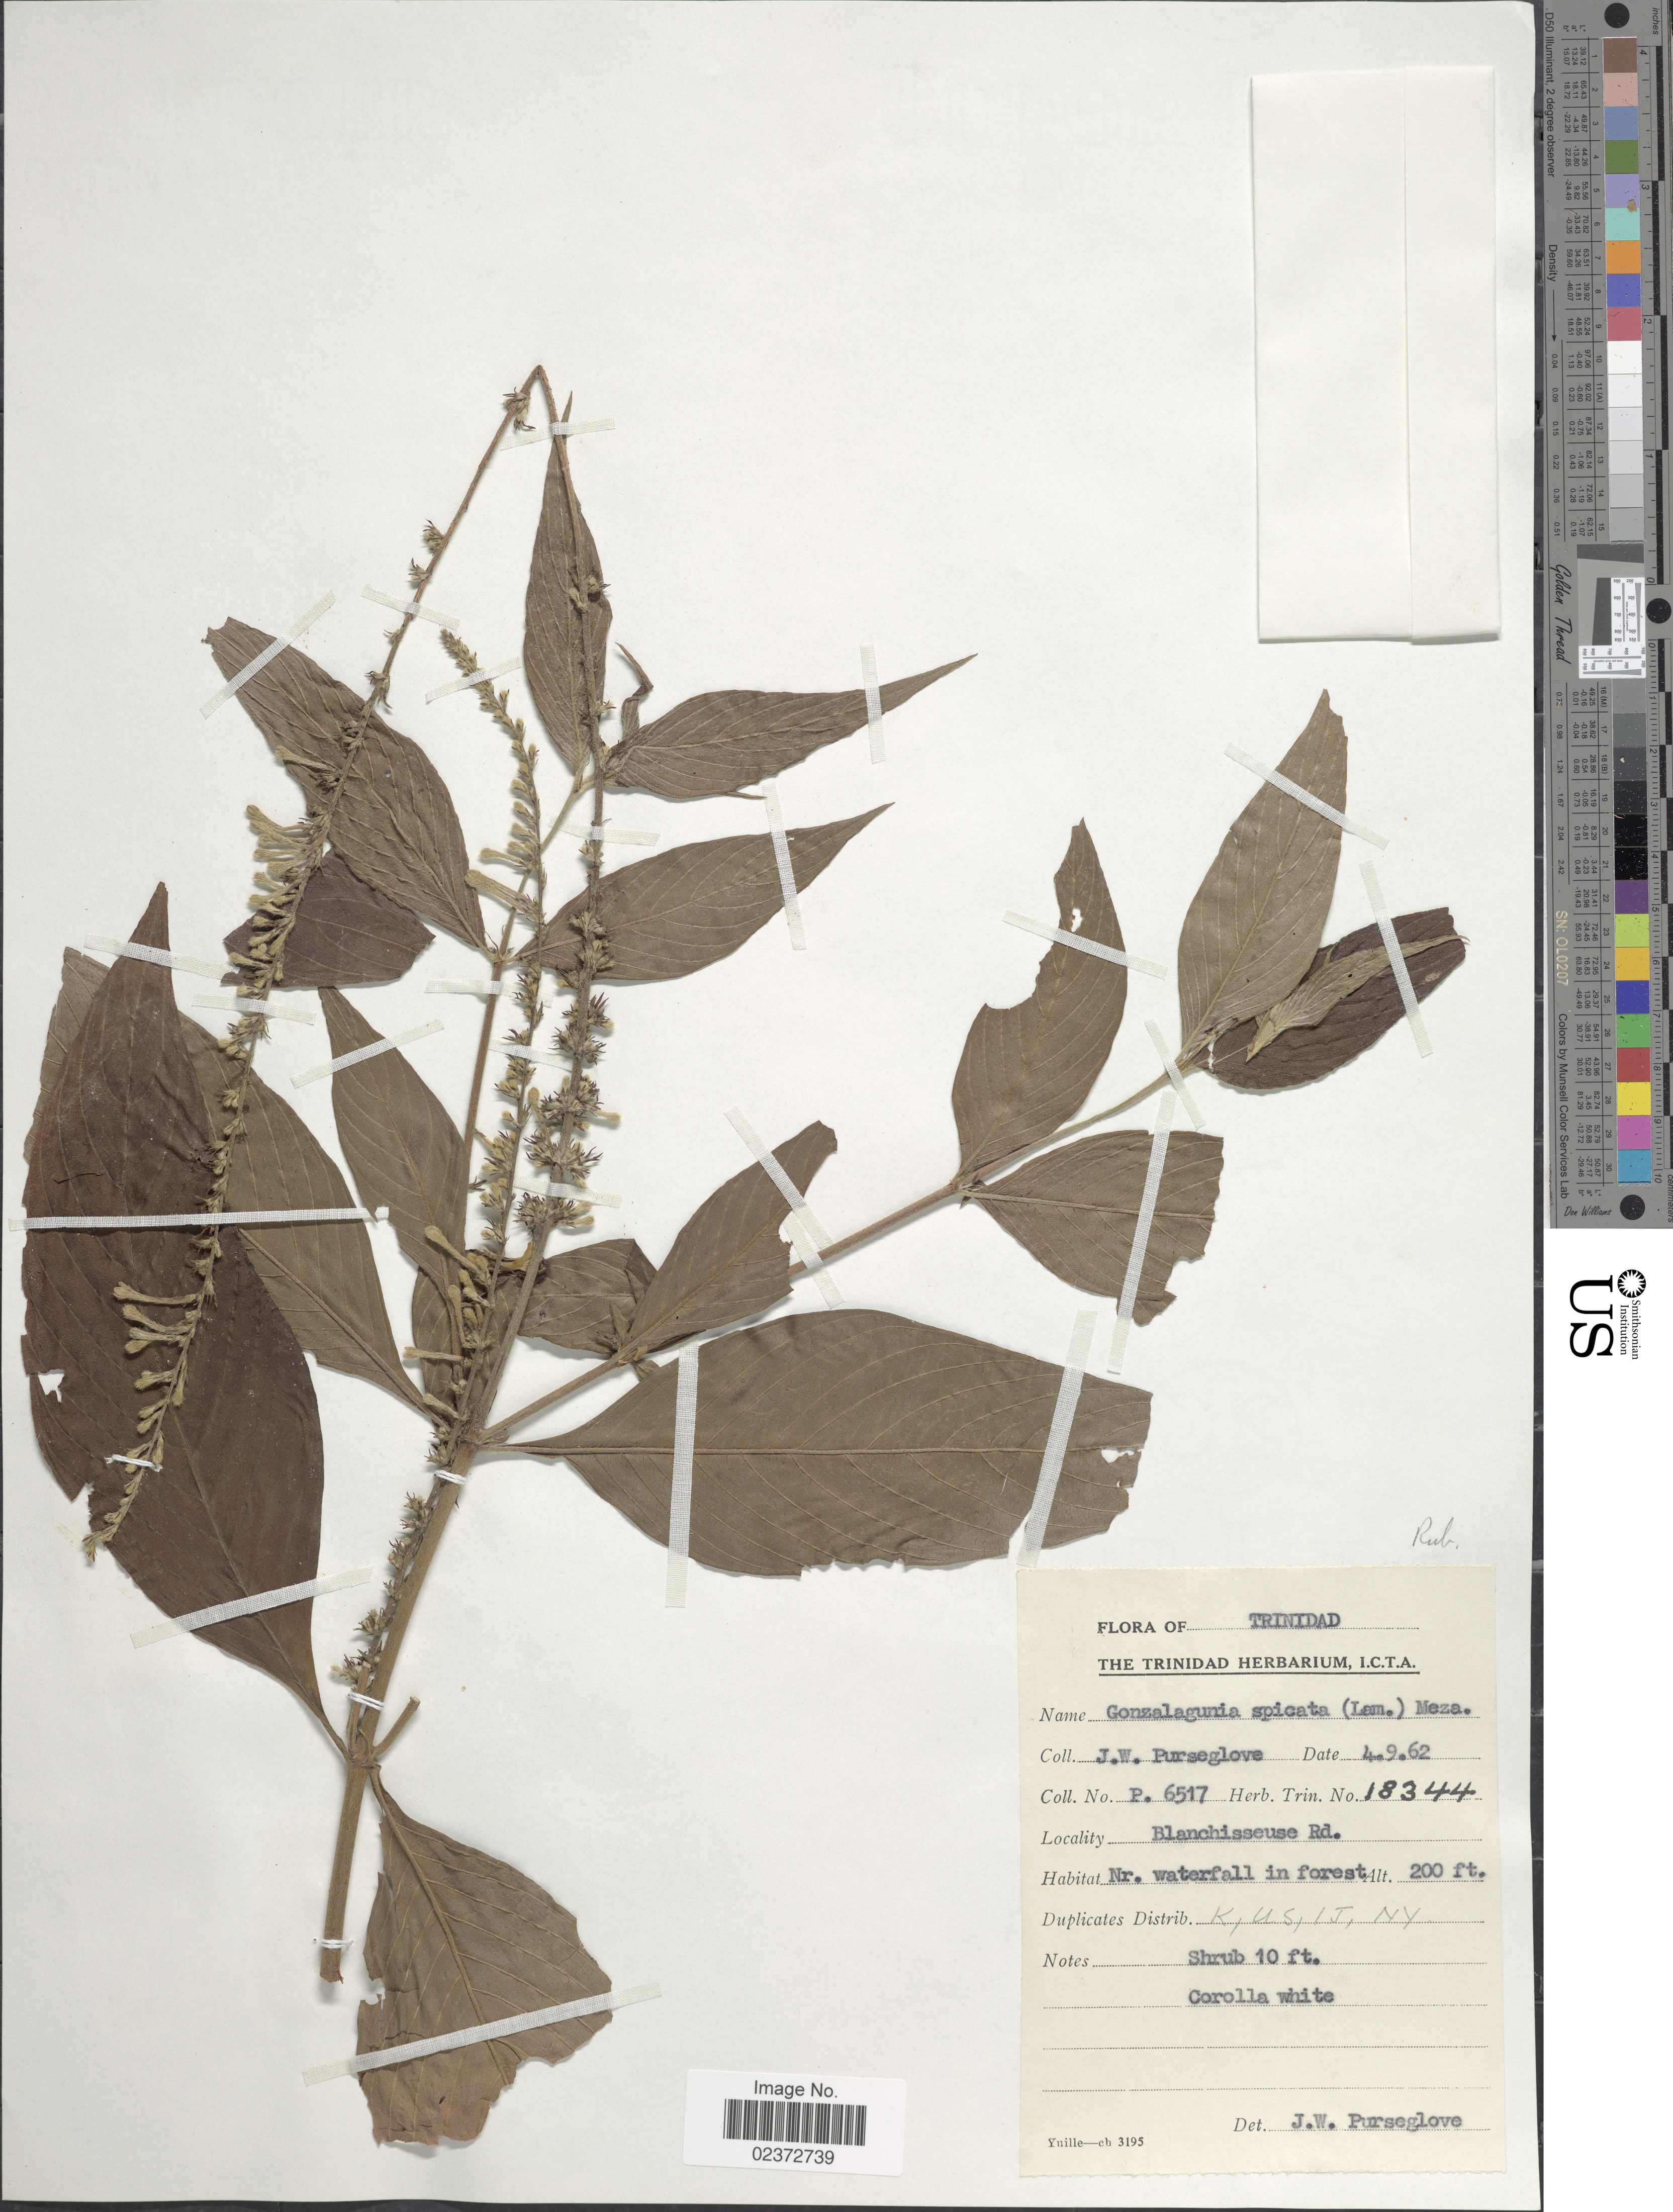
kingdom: Plantae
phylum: Tracheophyta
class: Magnoliopsida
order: Gentianales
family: Rubiaceae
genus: Gonzalagunia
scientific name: Gonzalagunia spicata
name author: (Lam.) M. Gómez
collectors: J. Purseglove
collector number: P6517/18344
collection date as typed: Transcribed d/m/y: 4/9/62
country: Trinidad and Tobago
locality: Trinidad. Blanchisseuse Rd. Near waterfall in forest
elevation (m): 61